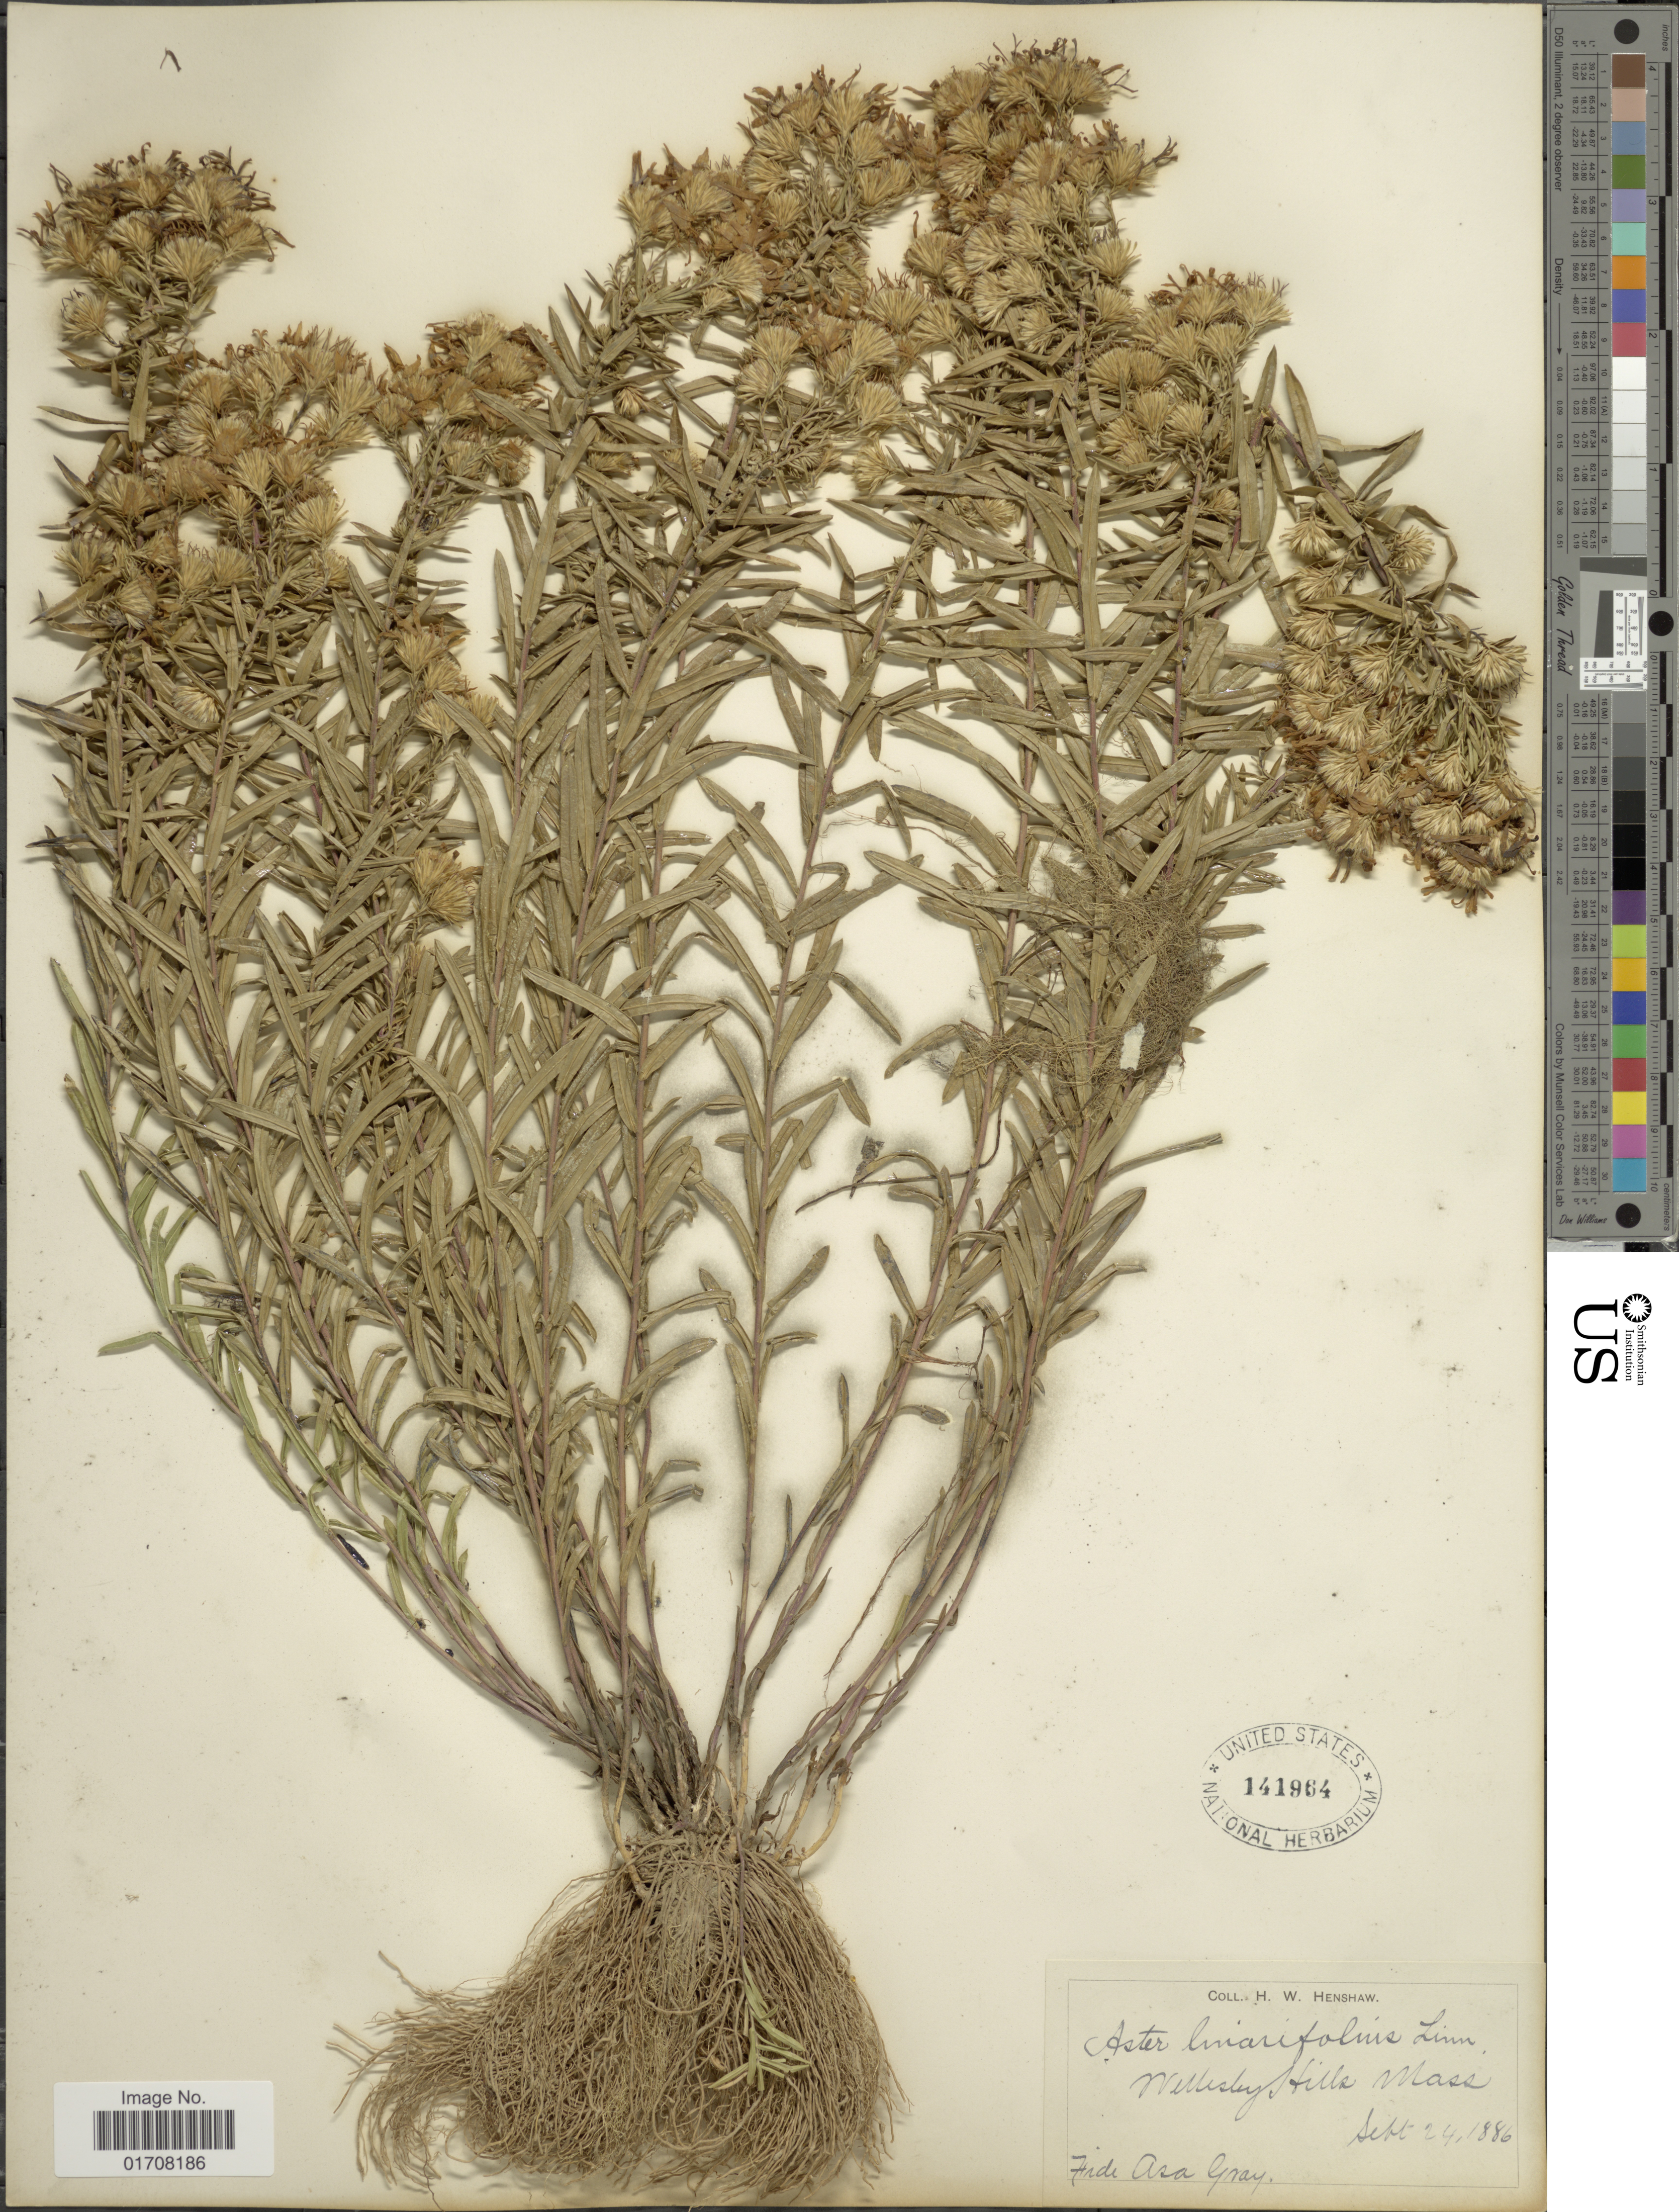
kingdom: Plantae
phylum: Tracheophyta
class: Magnoliopsida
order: Asterales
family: Asteraceae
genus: Ionactis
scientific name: Ionactis linariifolia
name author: (L.) Greene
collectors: ex herb. H. W. Henshaw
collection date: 1886-09-24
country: United States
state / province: Massachusetts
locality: Wellesley Hills, Mass.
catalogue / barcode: US 141964